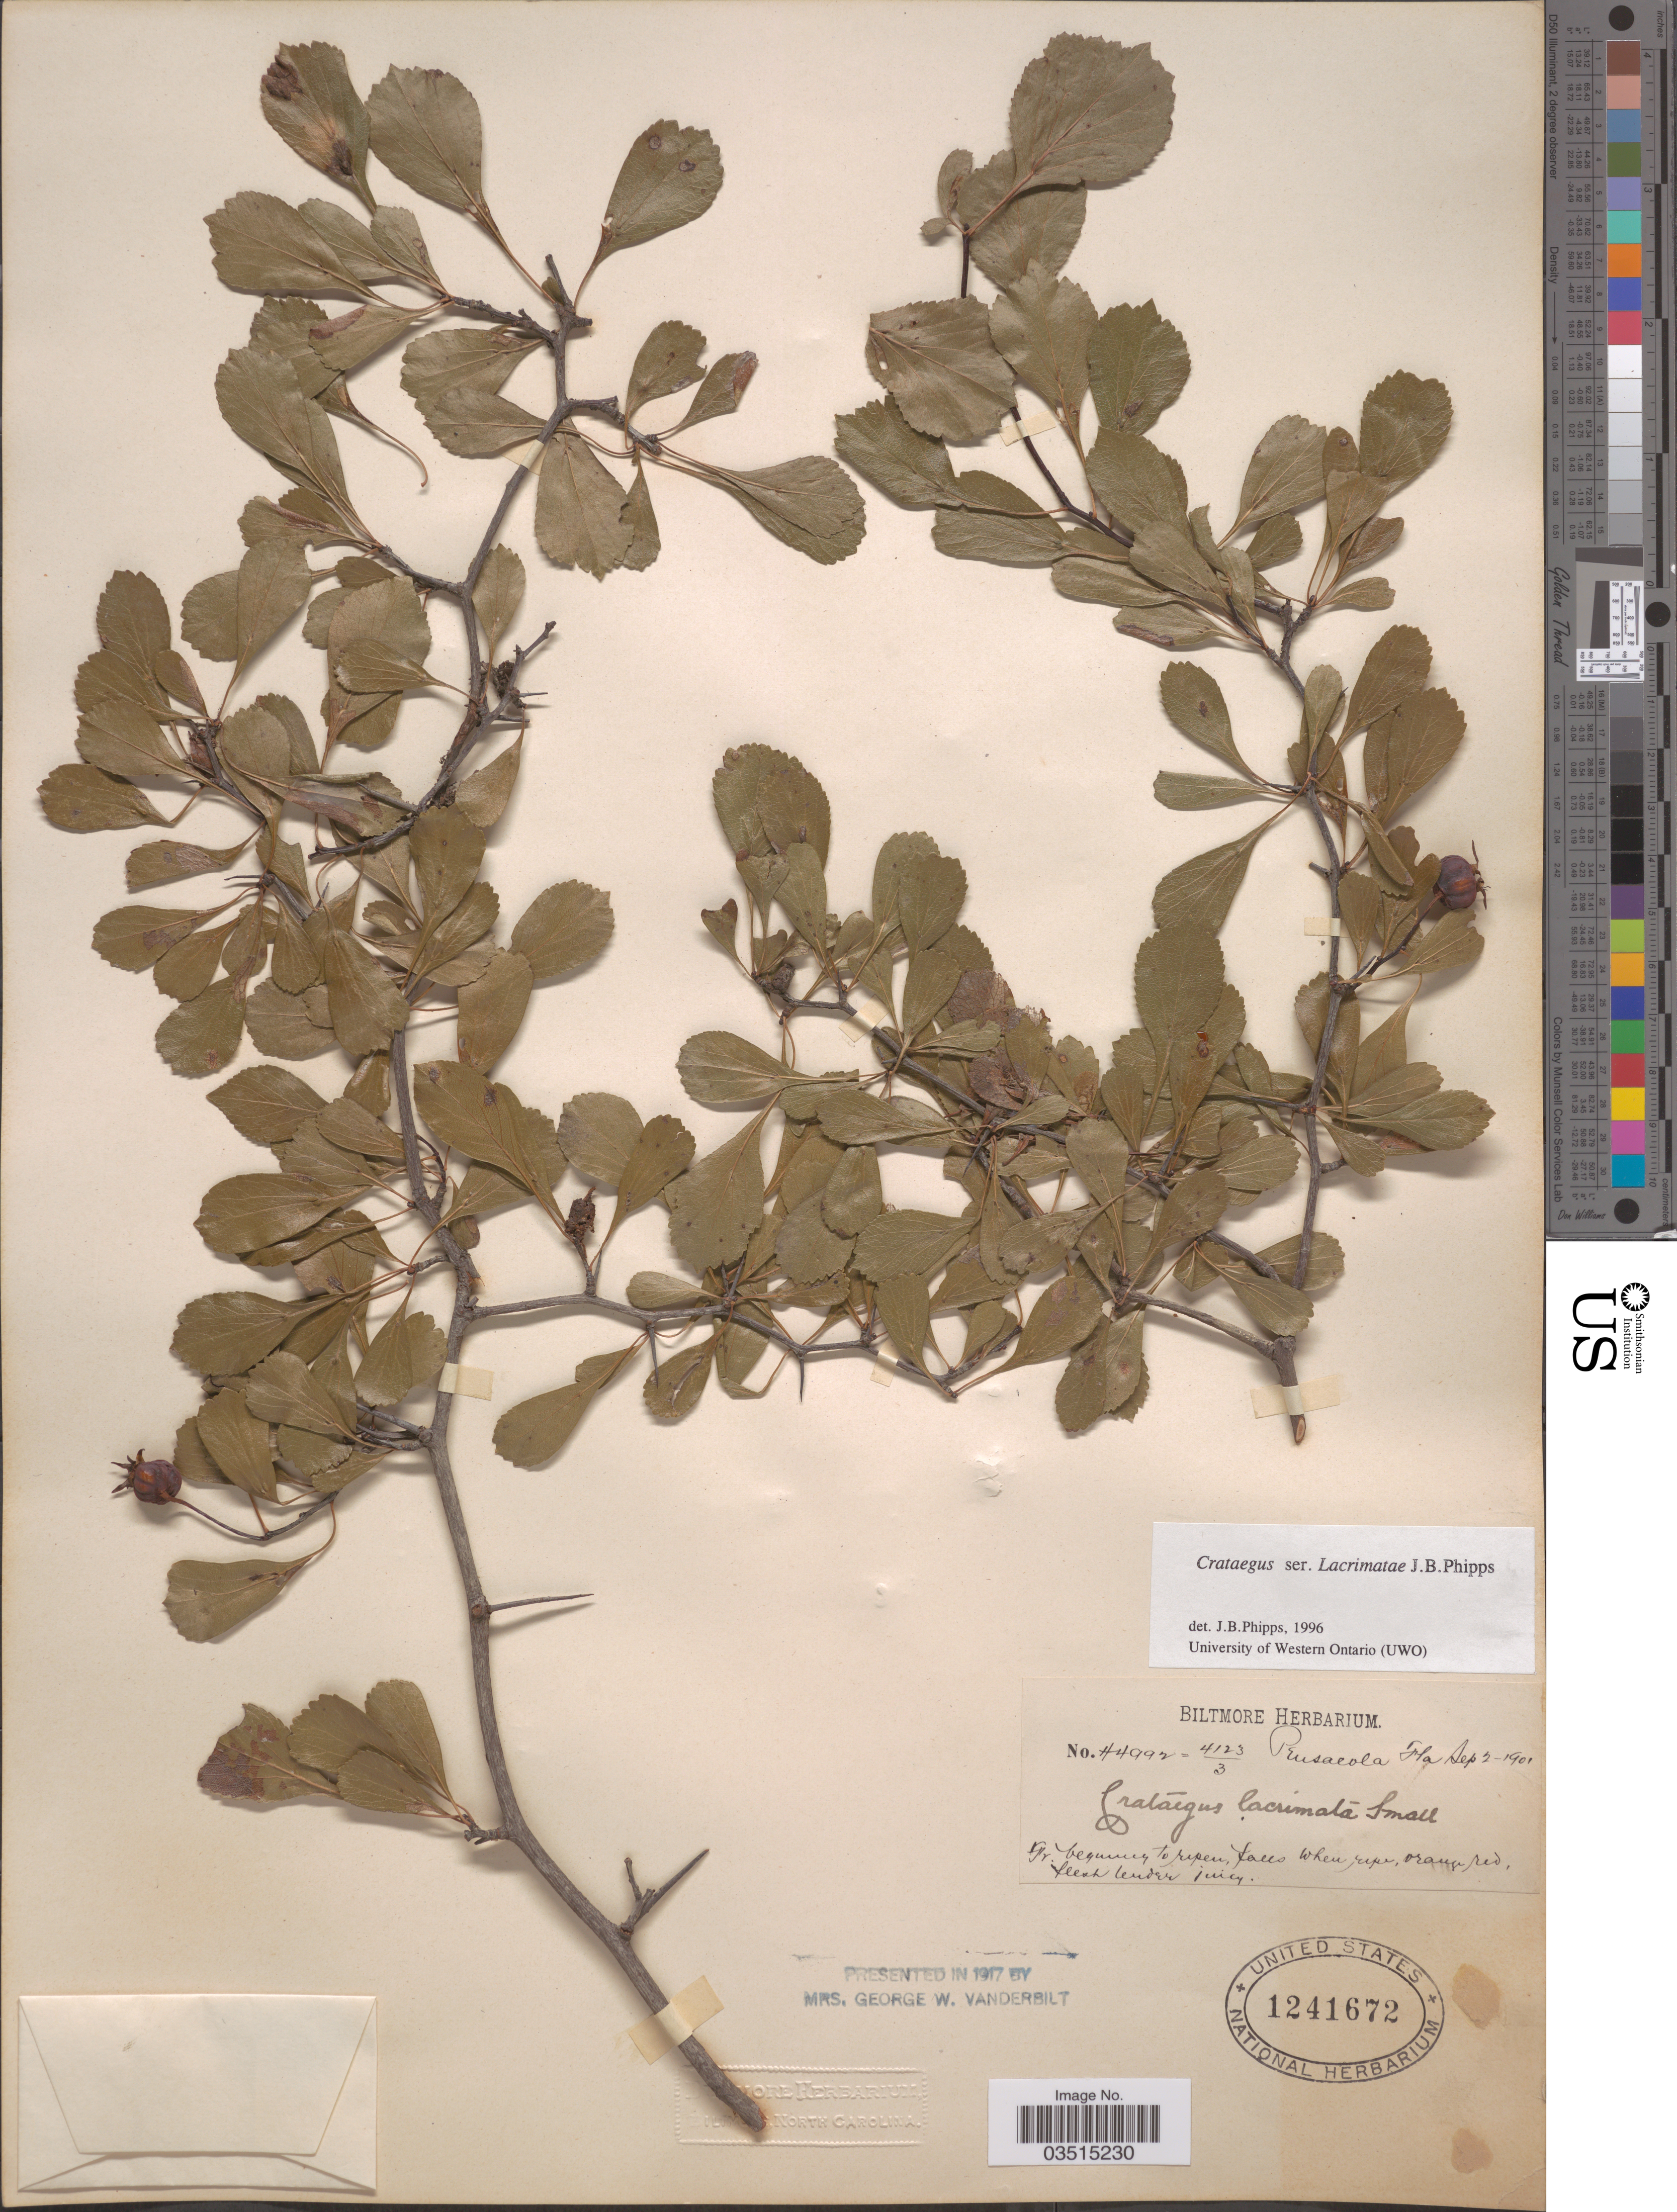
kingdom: Plantae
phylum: Tracheophyta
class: Magnoliopsida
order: Rosales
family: Rosaceae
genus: Crataegus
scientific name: Crataegus lacrimata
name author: Small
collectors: ex herb. Biltmore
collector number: H4992 = 4123/3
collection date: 1901-09-02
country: United States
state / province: Florida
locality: Pensacola.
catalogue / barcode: US 1241672